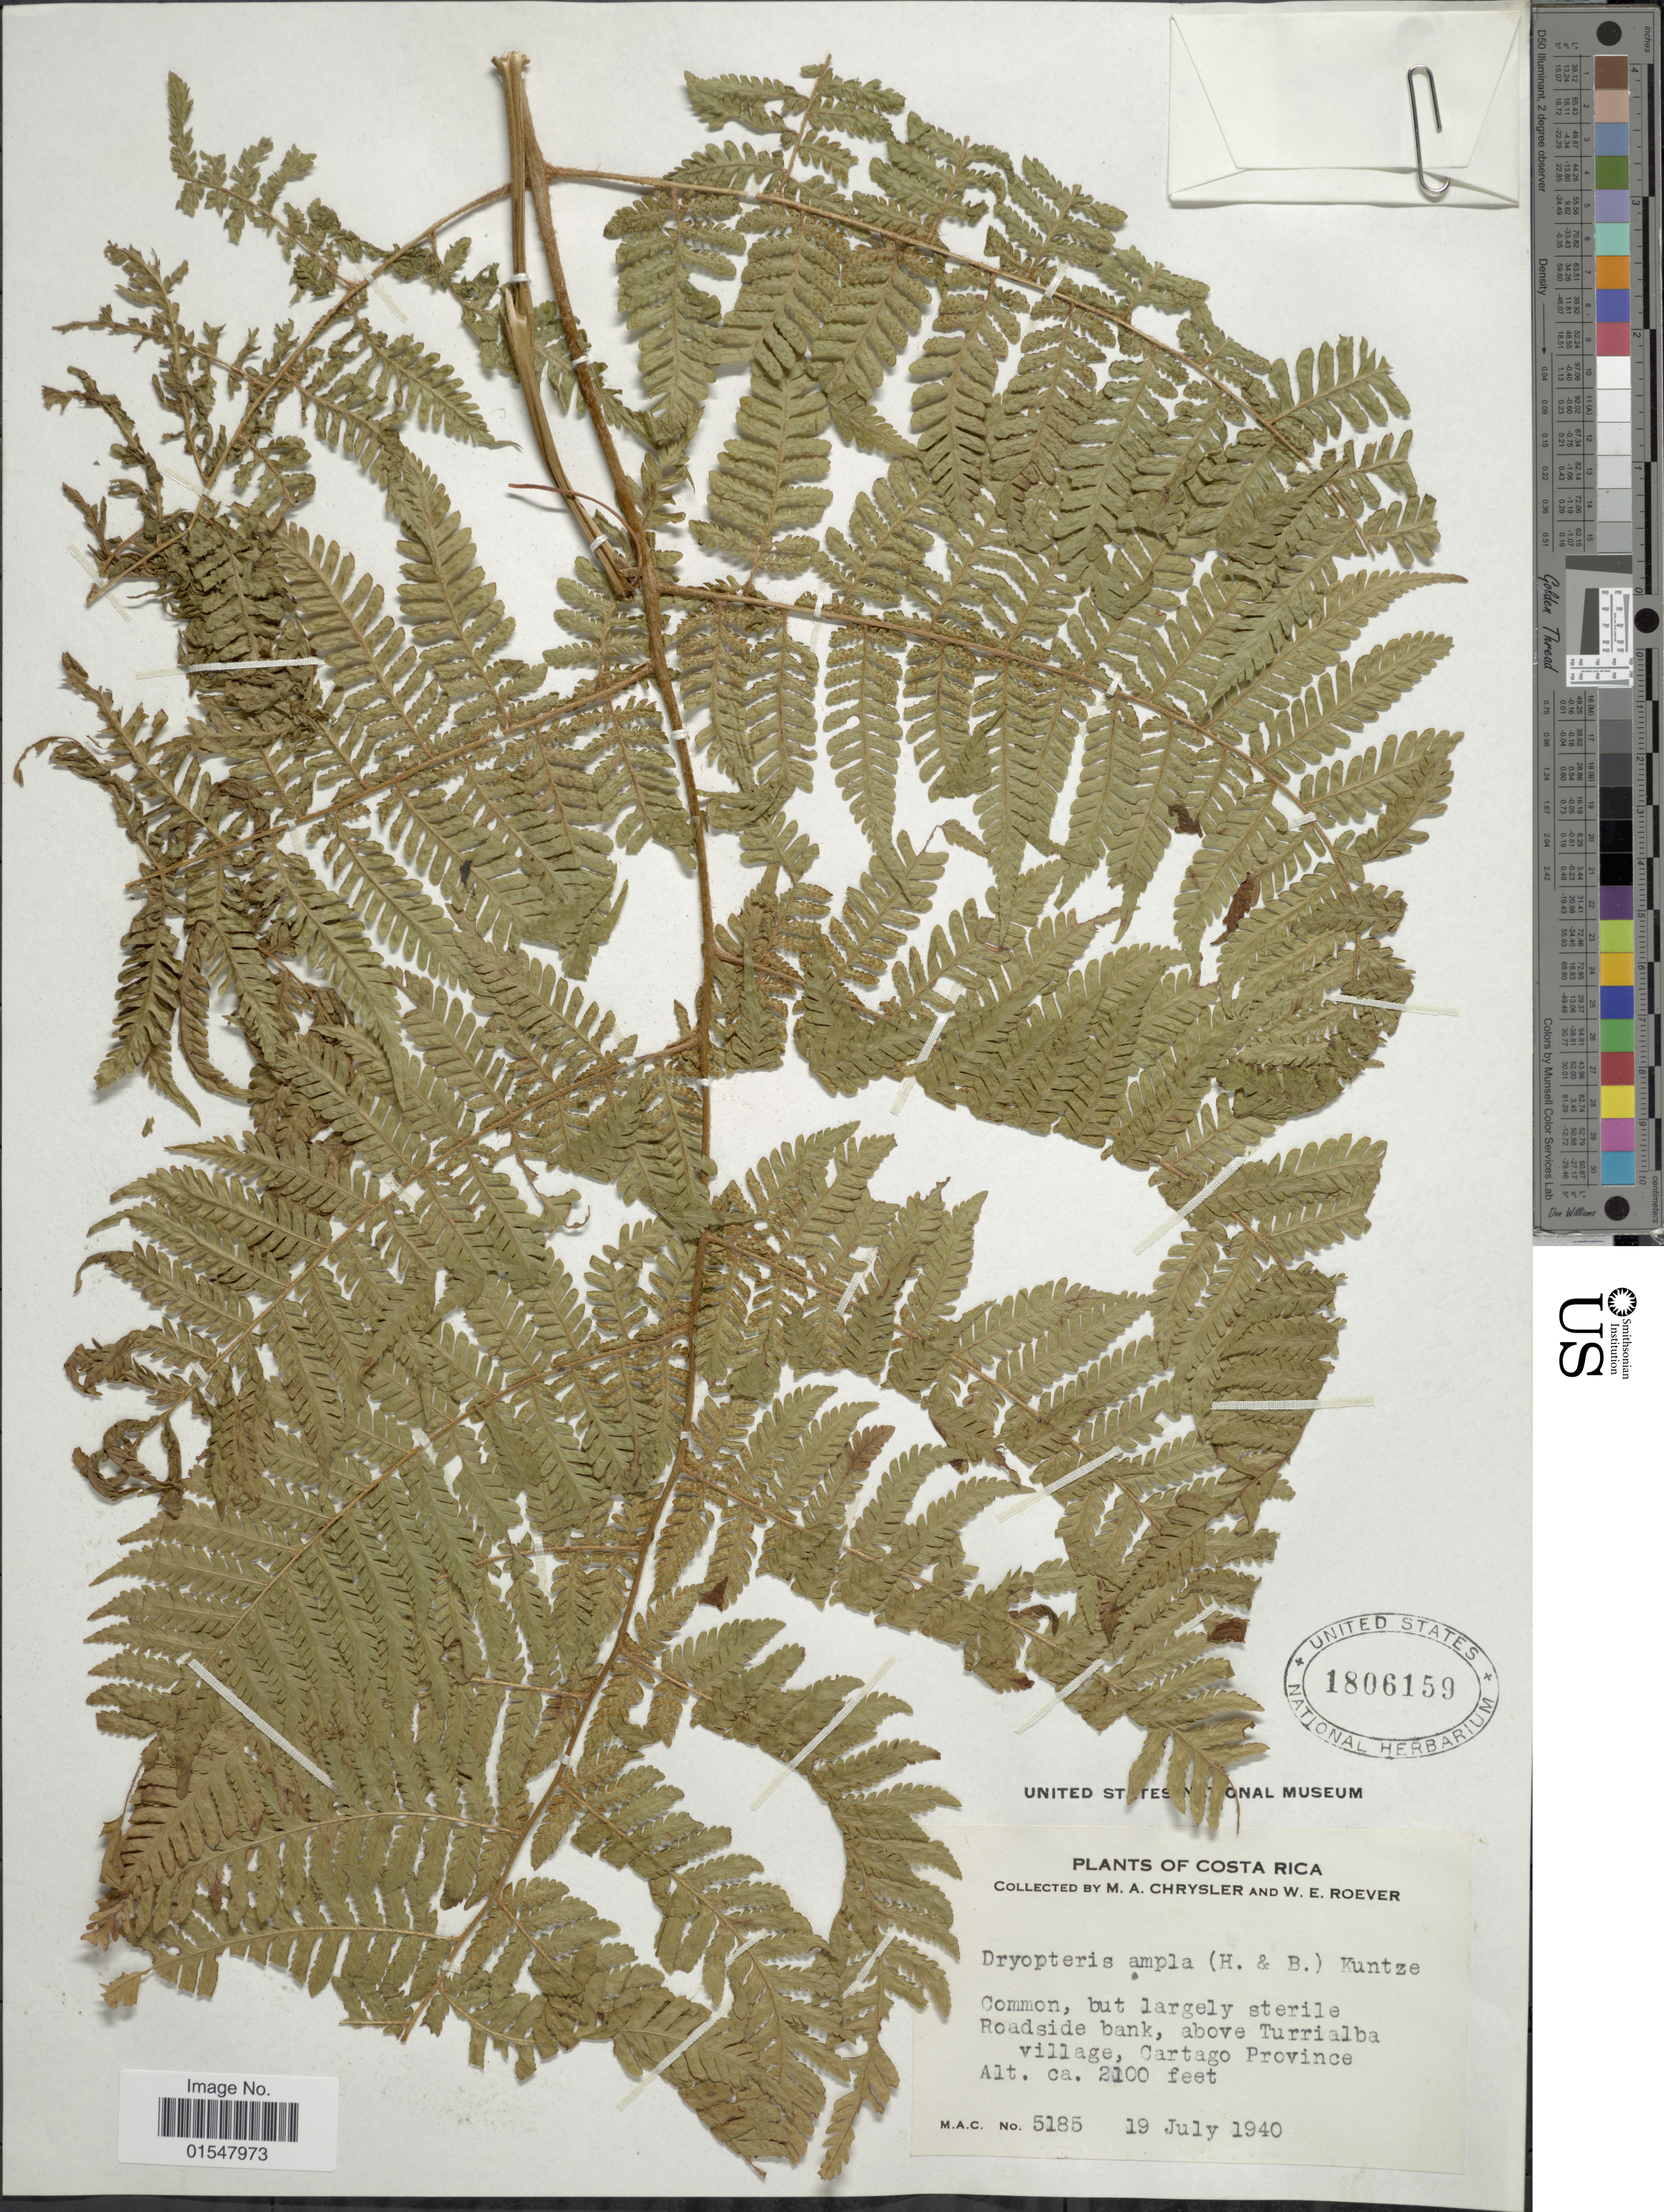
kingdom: Plantae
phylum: Tracheophyta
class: Polypodiopsida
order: Polypodiales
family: Dryopteridaceae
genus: Ctenitis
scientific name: Ctenitis sloanei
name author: (Poepp. ex Spreng.) C.V. Morton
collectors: M. A. Chrysler & W. Roever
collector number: MAC 5185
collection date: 1940-07-19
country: Costa Rica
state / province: Cartago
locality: Costa Rica, Roadside bank, above Turrialba village, Cartago Province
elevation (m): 640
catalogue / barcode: US 1806159